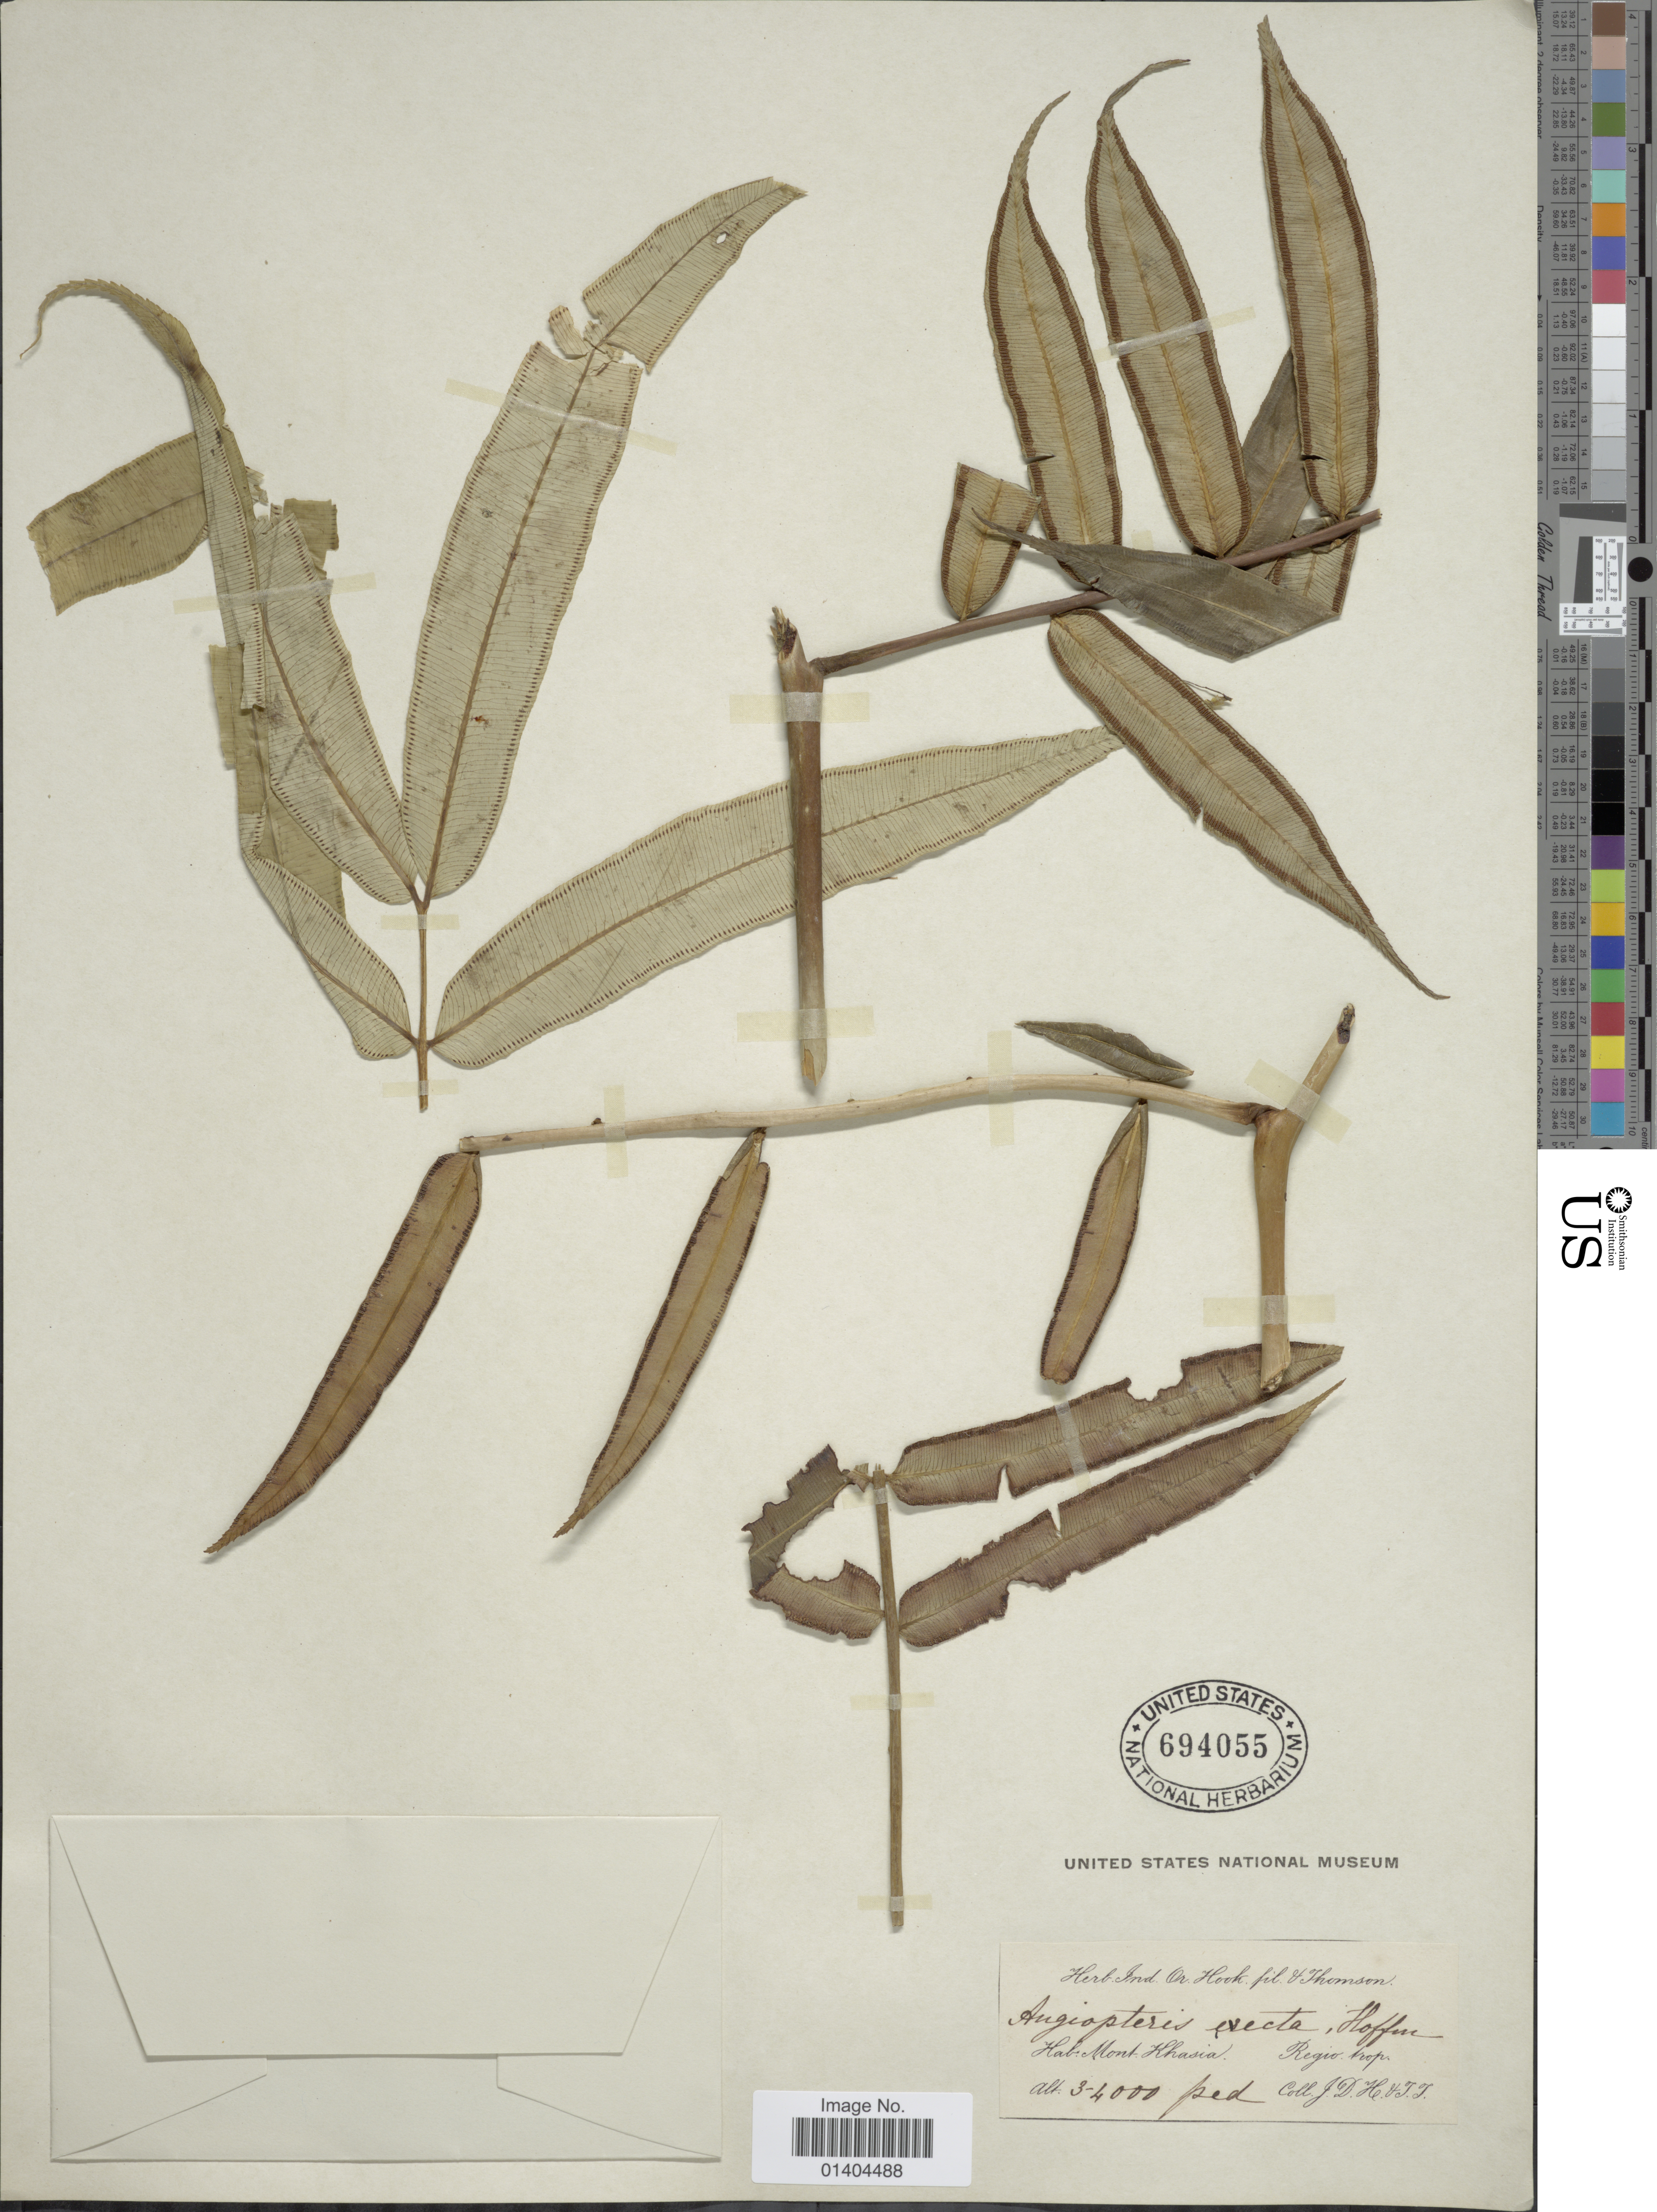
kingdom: Plantae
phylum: Tracheophyta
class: Polypodiopsida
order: Marattiales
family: Marattiaceae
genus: Angiopteris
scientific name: Angiopteris evecta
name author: (G. Forst.) Hoffm.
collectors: J. D. Hooker & T. Thomson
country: India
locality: Mont. Khasia.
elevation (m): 914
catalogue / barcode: US 694055